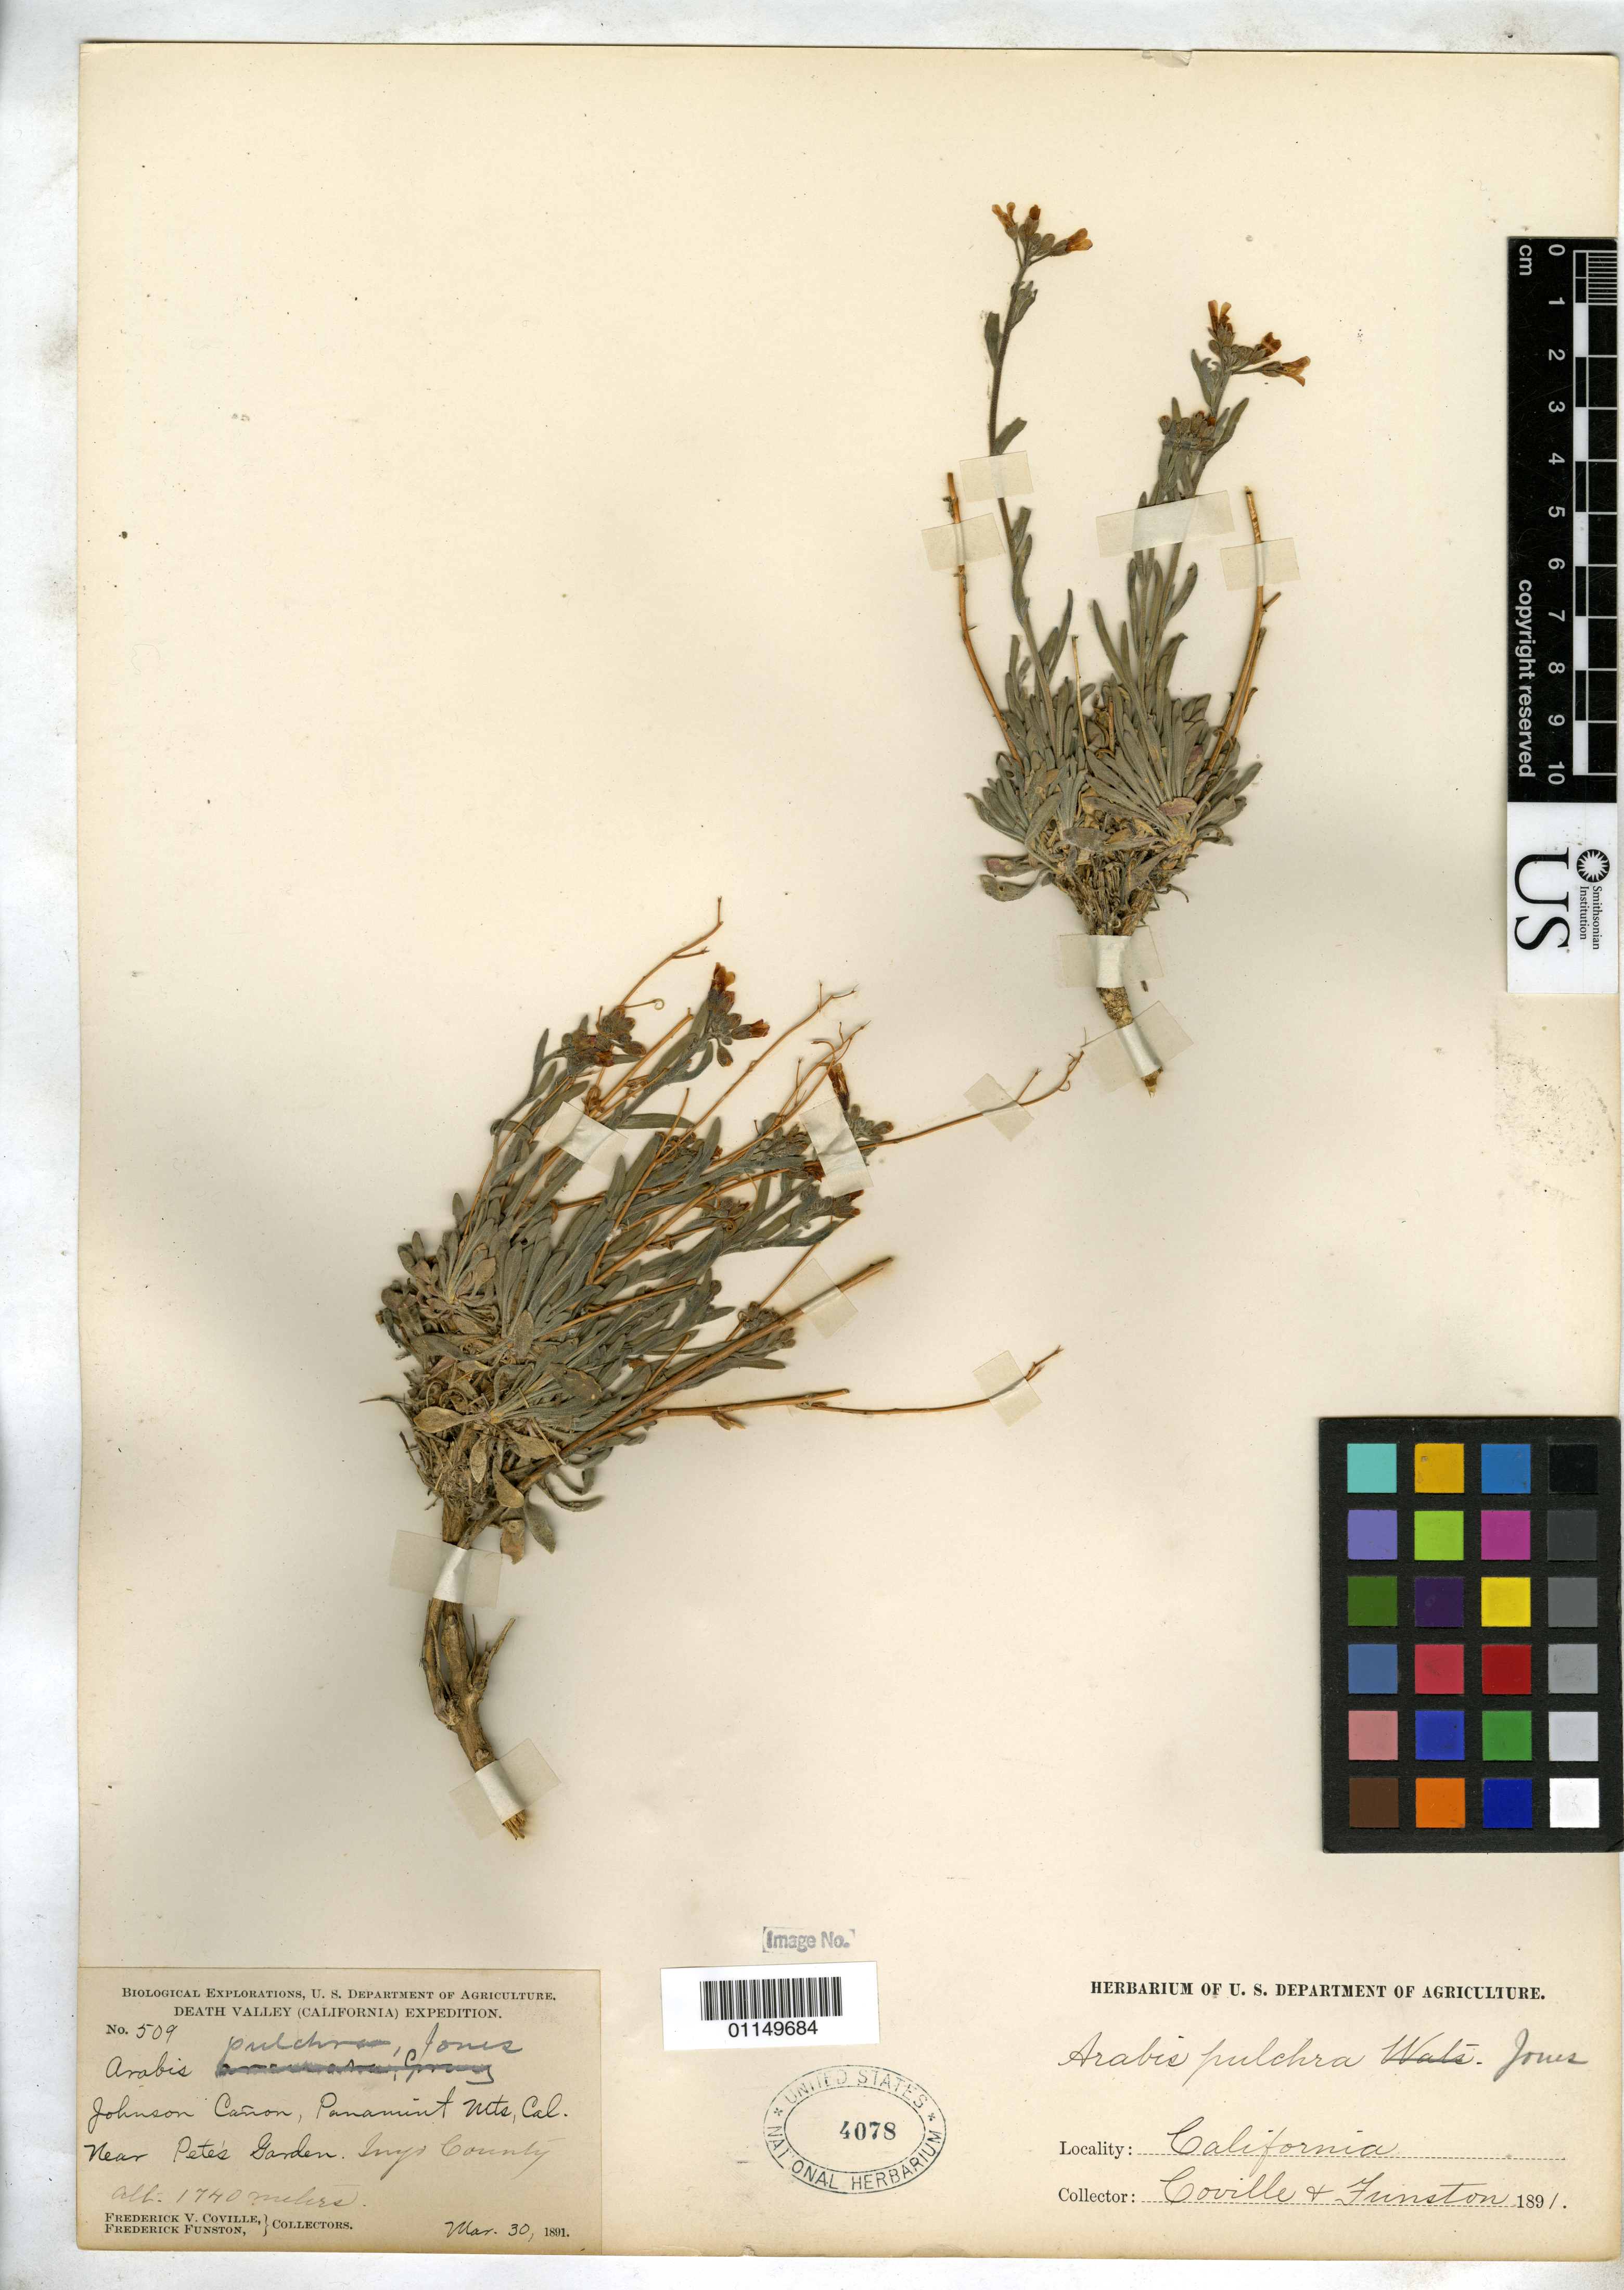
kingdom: Plantae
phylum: Tracheophyta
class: Magnoliopsida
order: Brassicales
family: Brassicaceae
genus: Arabis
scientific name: Arabis pulchra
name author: M.E. Jones ex S. Watson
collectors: F. V. Coville & F. Funston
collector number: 509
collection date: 1891-03-30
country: United States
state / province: California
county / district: Inyo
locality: Johnson Canyon, Panamint Mts. Near Pete's Garden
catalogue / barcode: US 4078